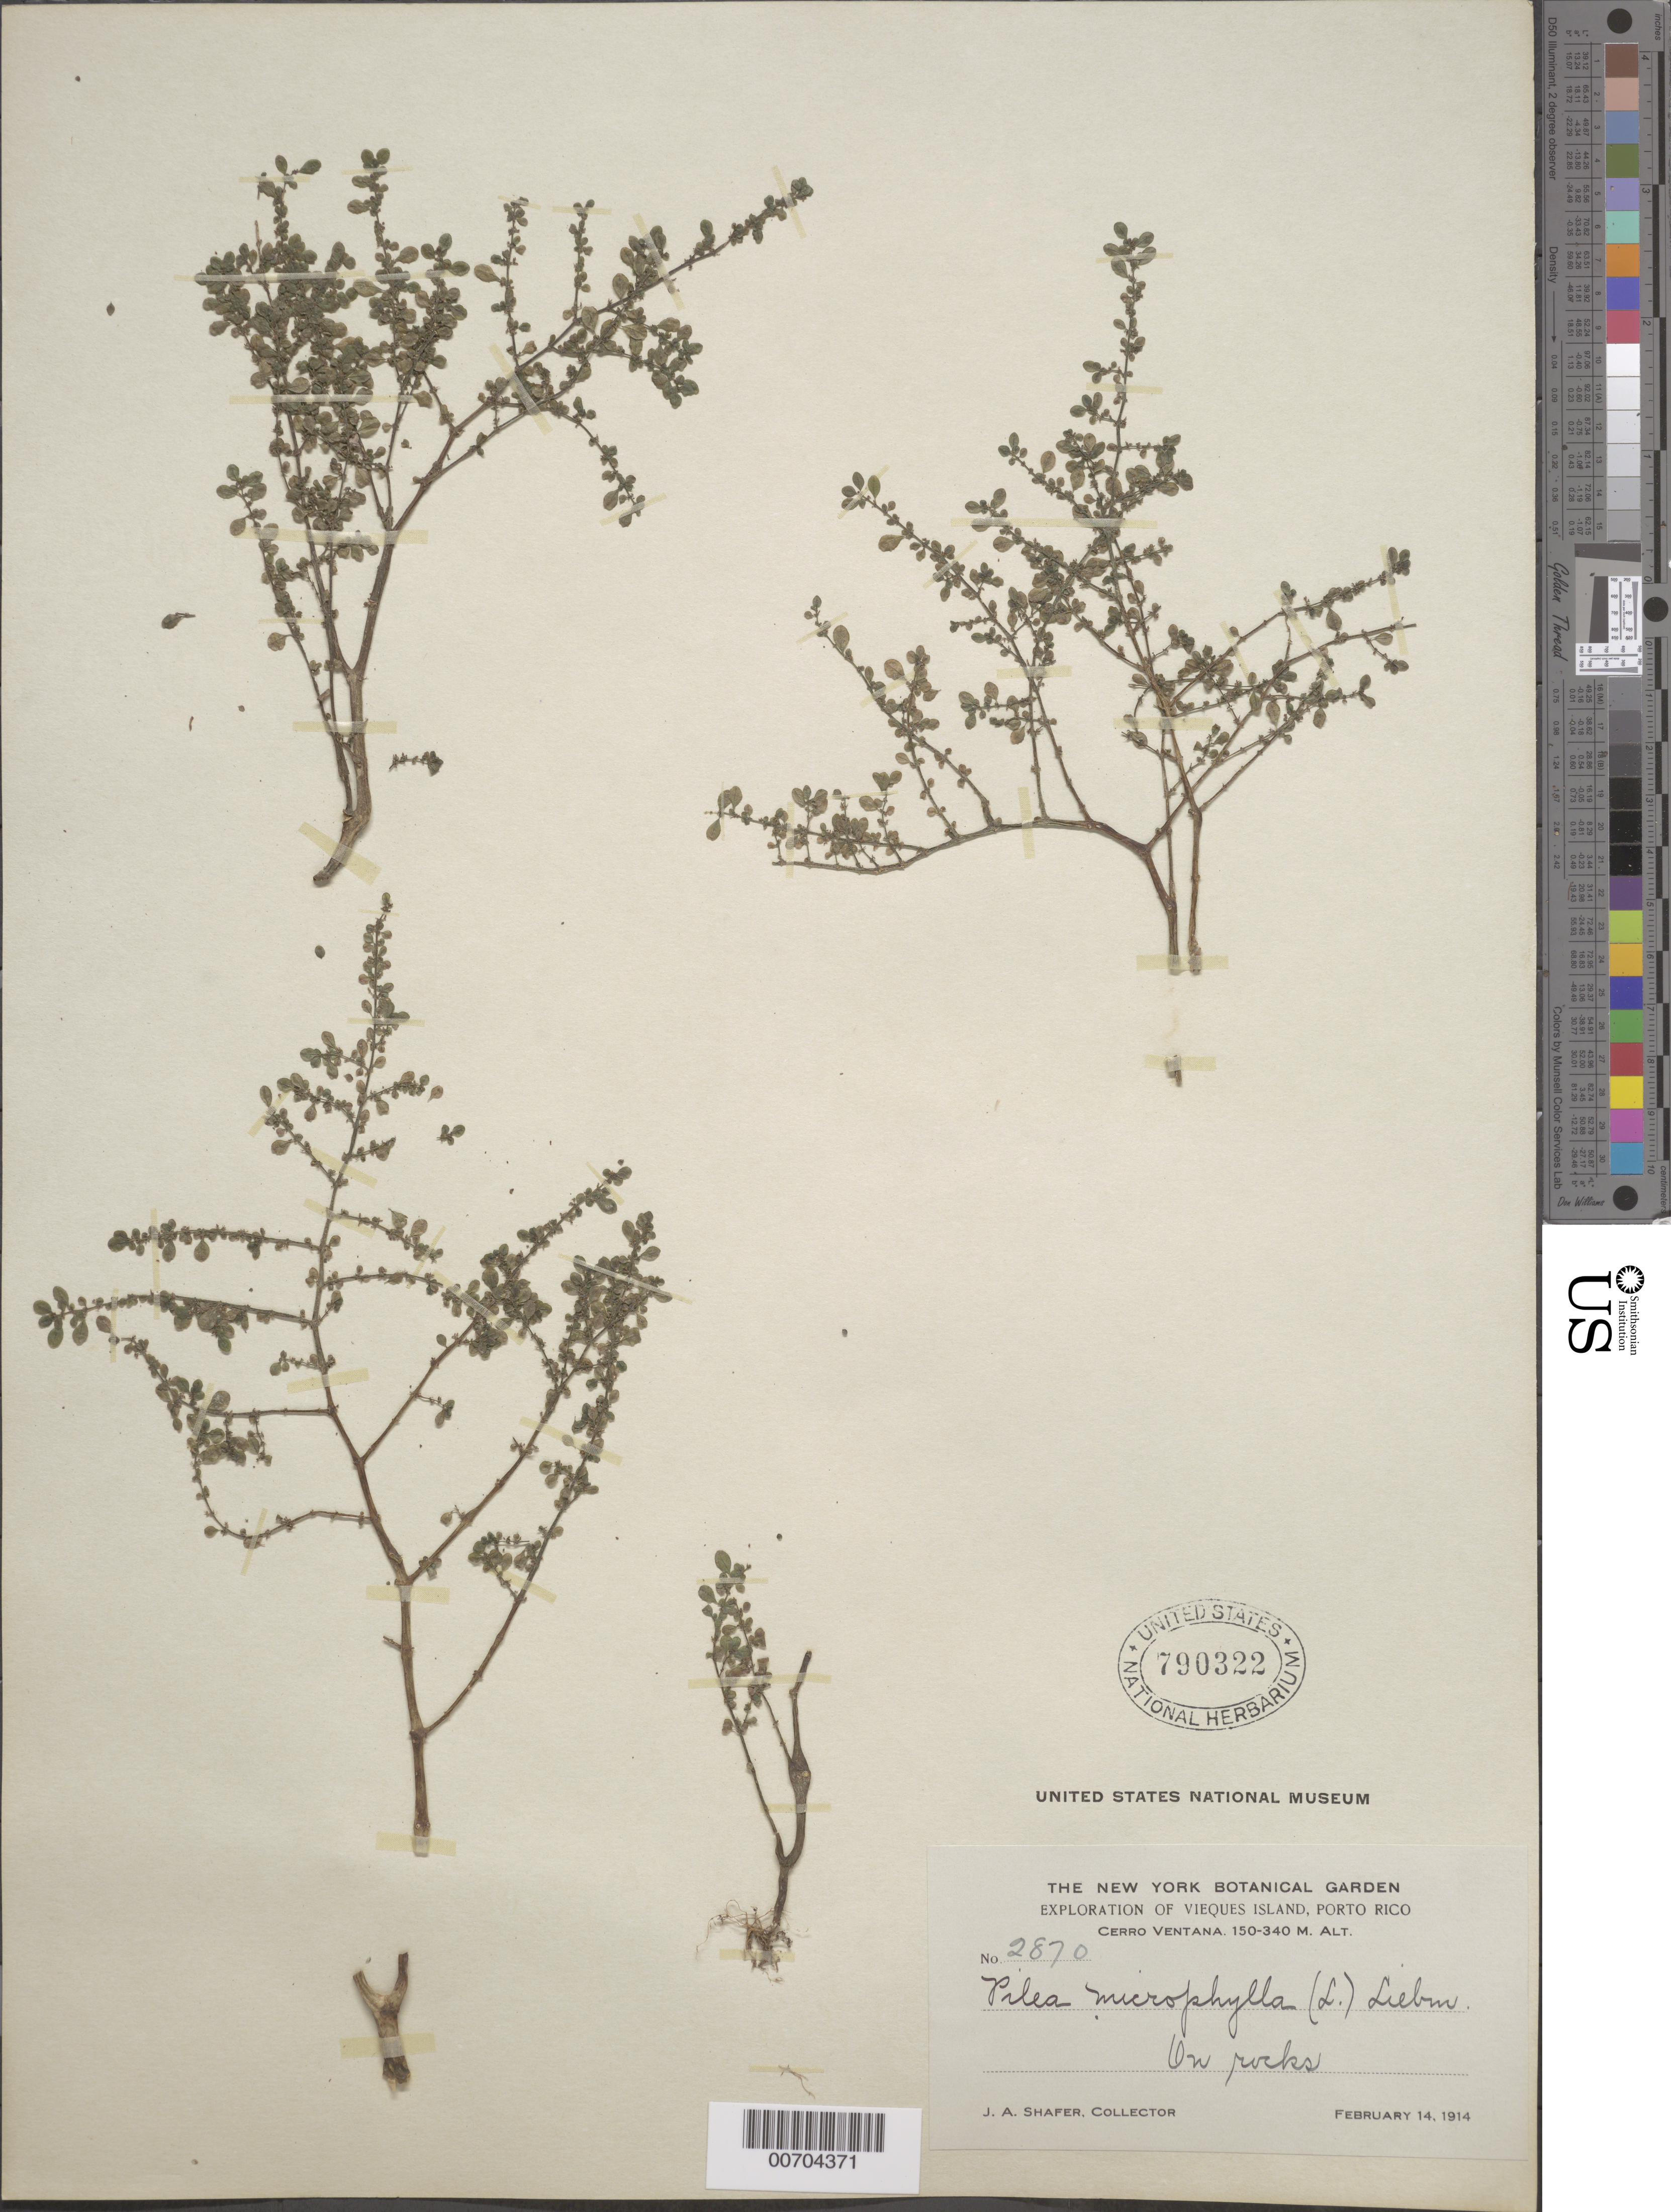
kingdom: Plantae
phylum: Tracheophyta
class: Magnoliopsida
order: Rosales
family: Urticaceae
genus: Pilea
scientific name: Pilea microphylla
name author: (L.) Liebm.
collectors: J. A. Shafer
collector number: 2870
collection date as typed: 14 Feb 1914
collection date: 1914-02-14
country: Puerto Rico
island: Vieques Island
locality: Cerro Ventana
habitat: On rocks.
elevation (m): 150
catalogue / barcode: US 790322